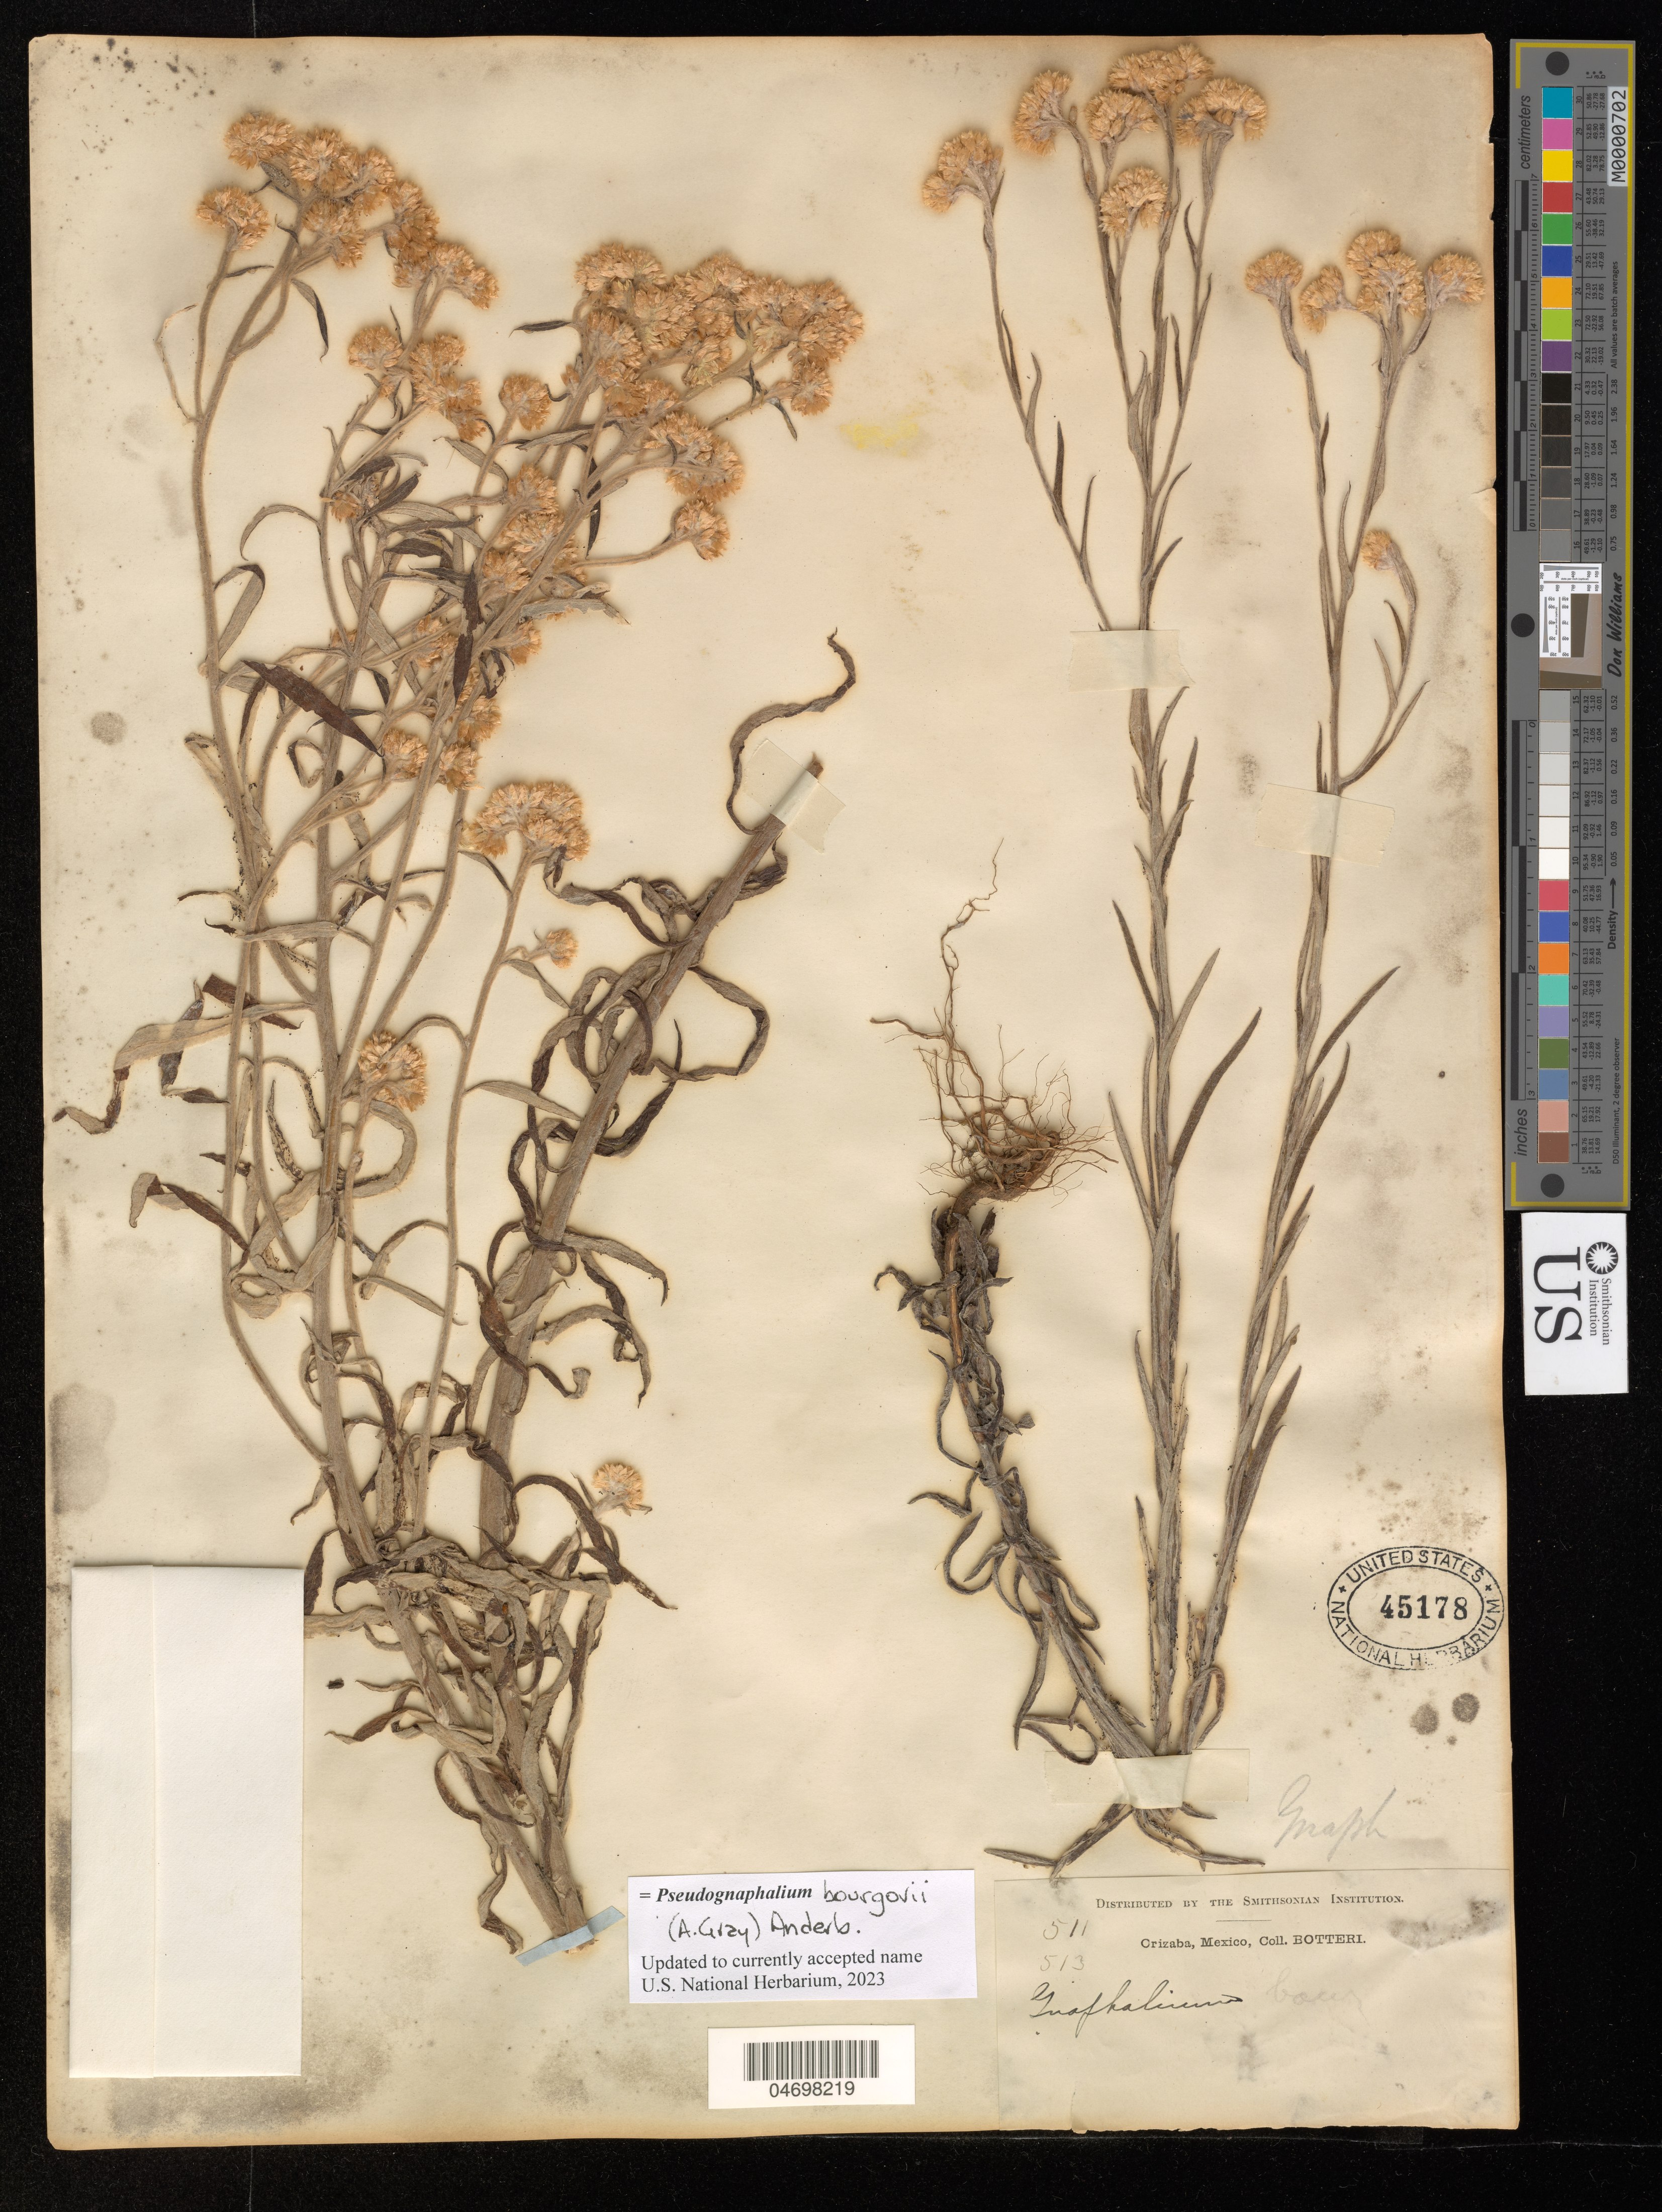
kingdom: Plantae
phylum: Tracheophyta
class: Magnoliopsida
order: Asterales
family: Asteraceae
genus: Pseudognaphalium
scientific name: Pseudognaphalium bourgovii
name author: (A. Gray) Anderb.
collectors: -. Botteri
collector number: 511 & 513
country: Mexico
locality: Orizaba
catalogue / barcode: US 45187